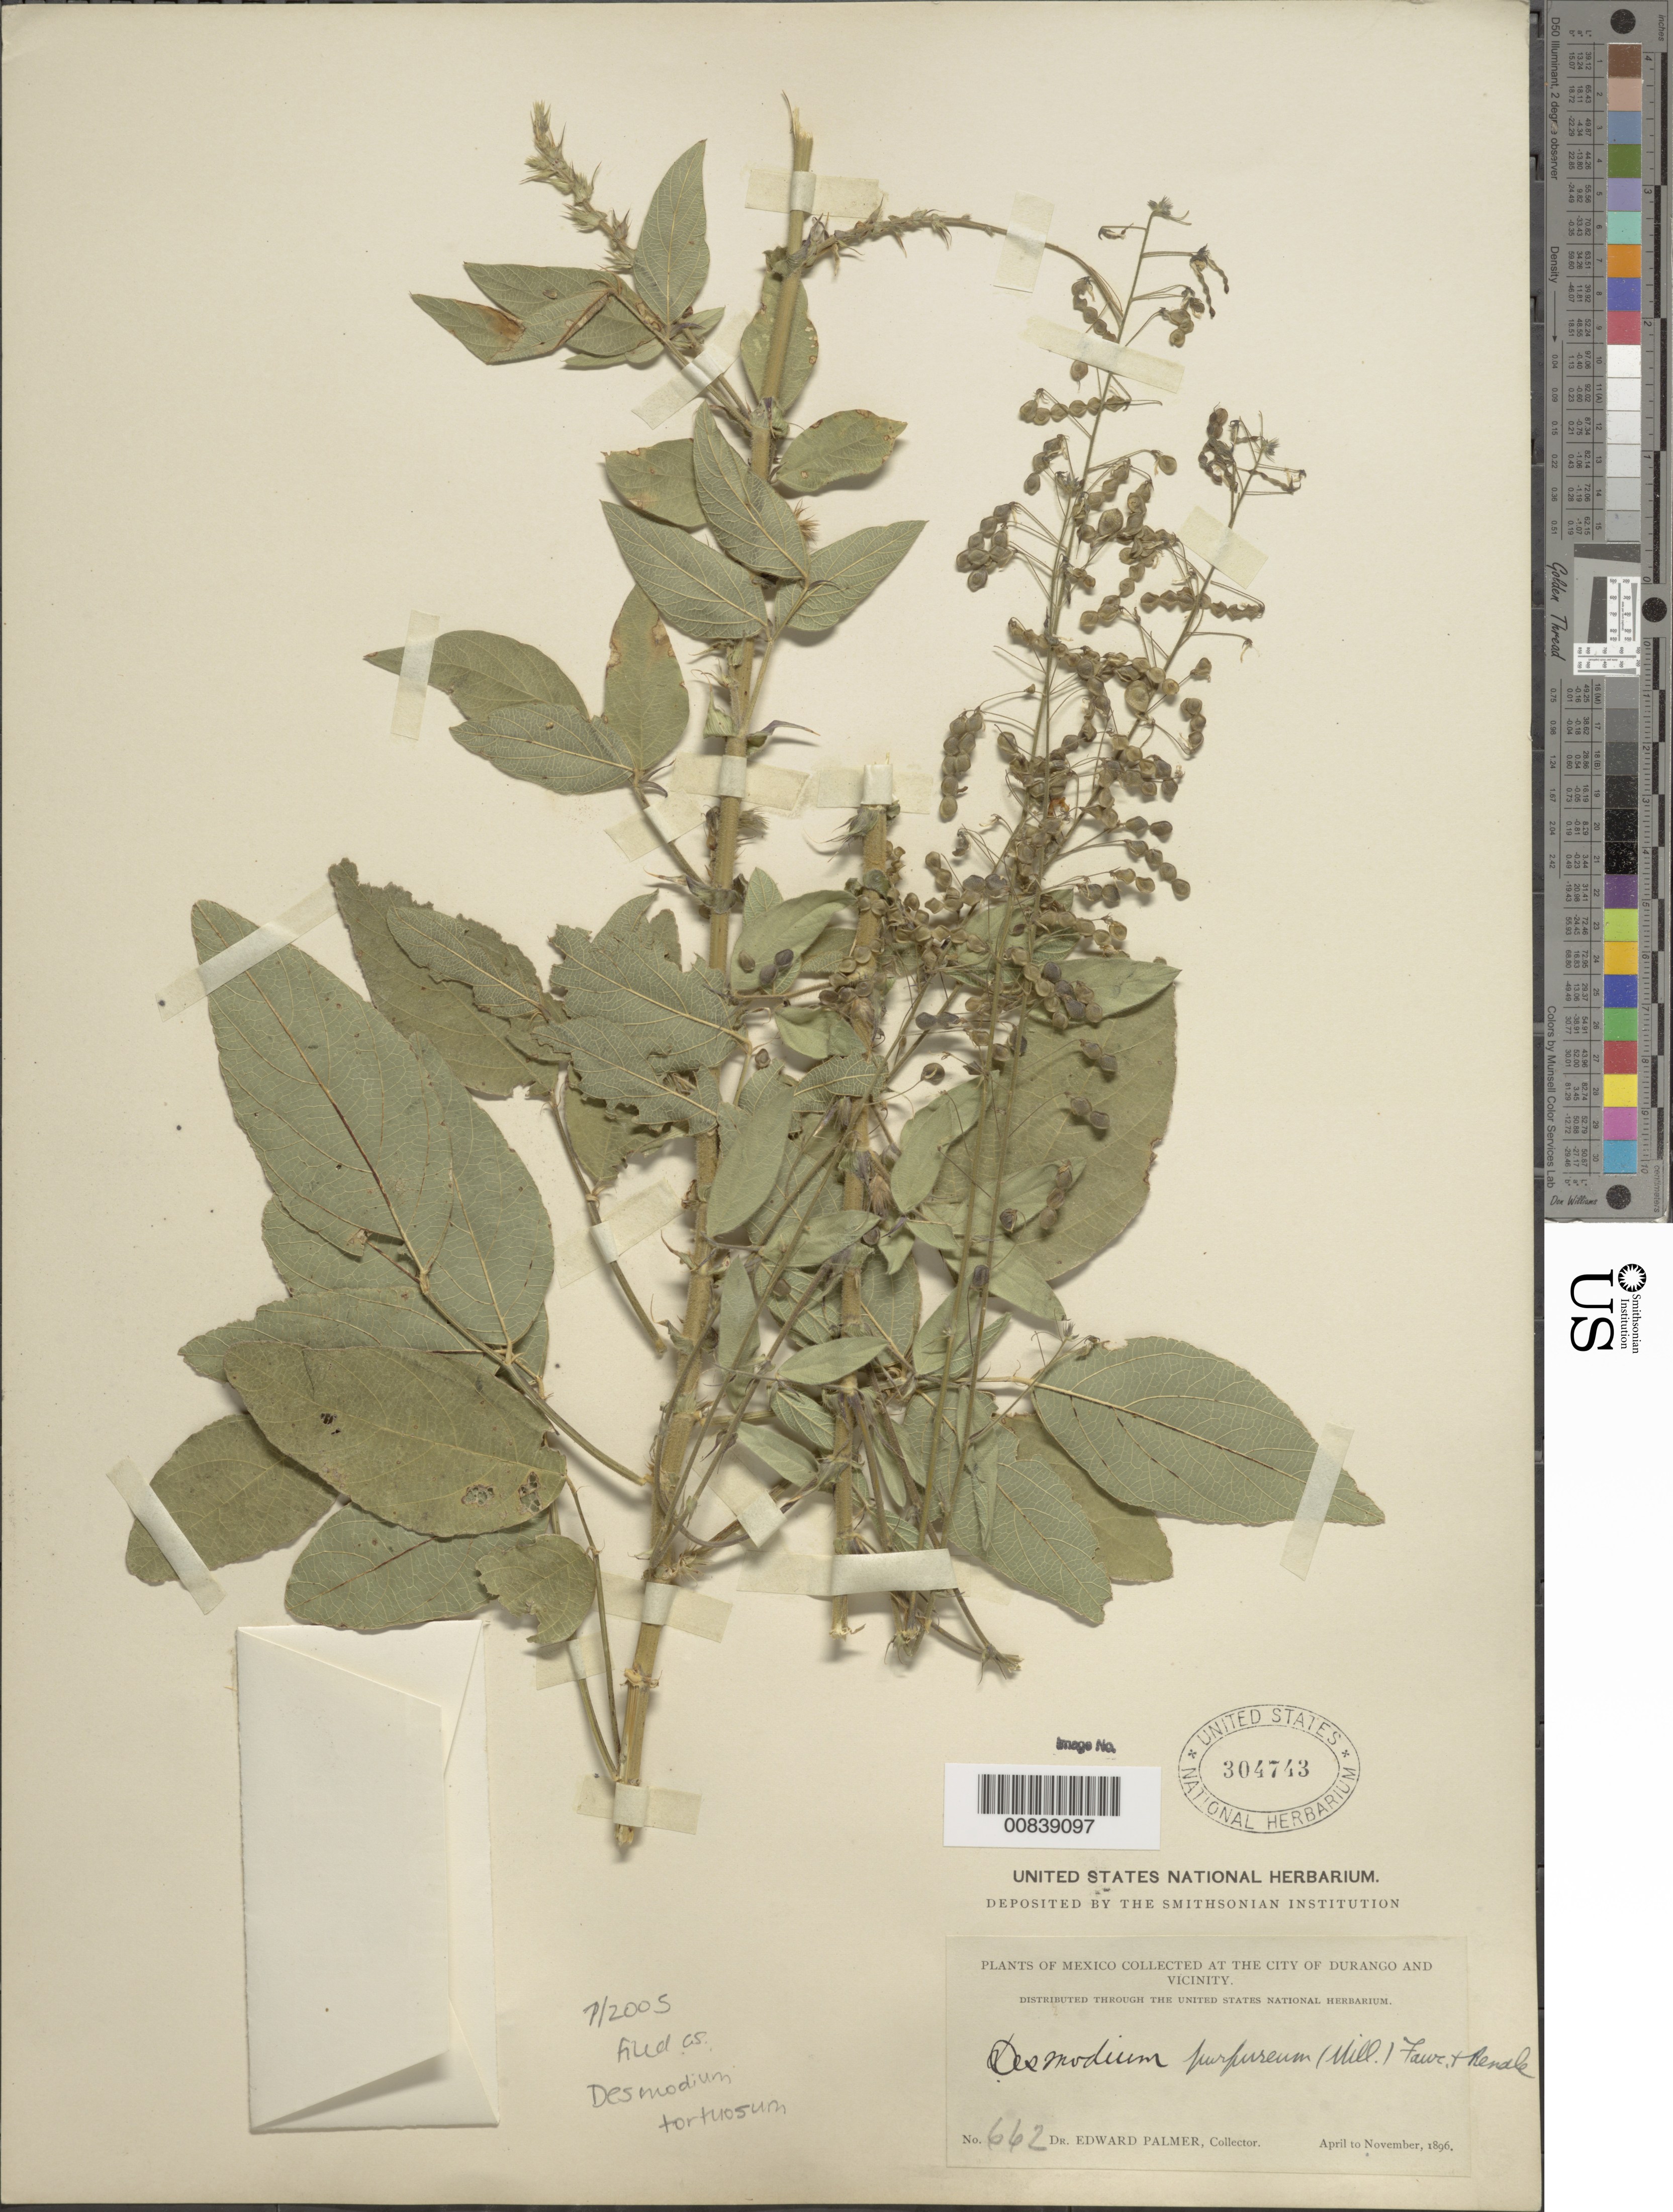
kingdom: Plantae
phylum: Tracheophyta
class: Magnoliopsida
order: Fabales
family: Fabaceae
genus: Desmodium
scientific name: Desmodium tortuosum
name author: (Sw.) DC.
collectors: E. Palmer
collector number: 662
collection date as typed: Apr 1896 to -- Nov 1896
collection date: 1896-04/1896-11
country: Mexico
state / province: Durango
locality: City of Durango and vicinity.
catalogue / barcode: US 304743